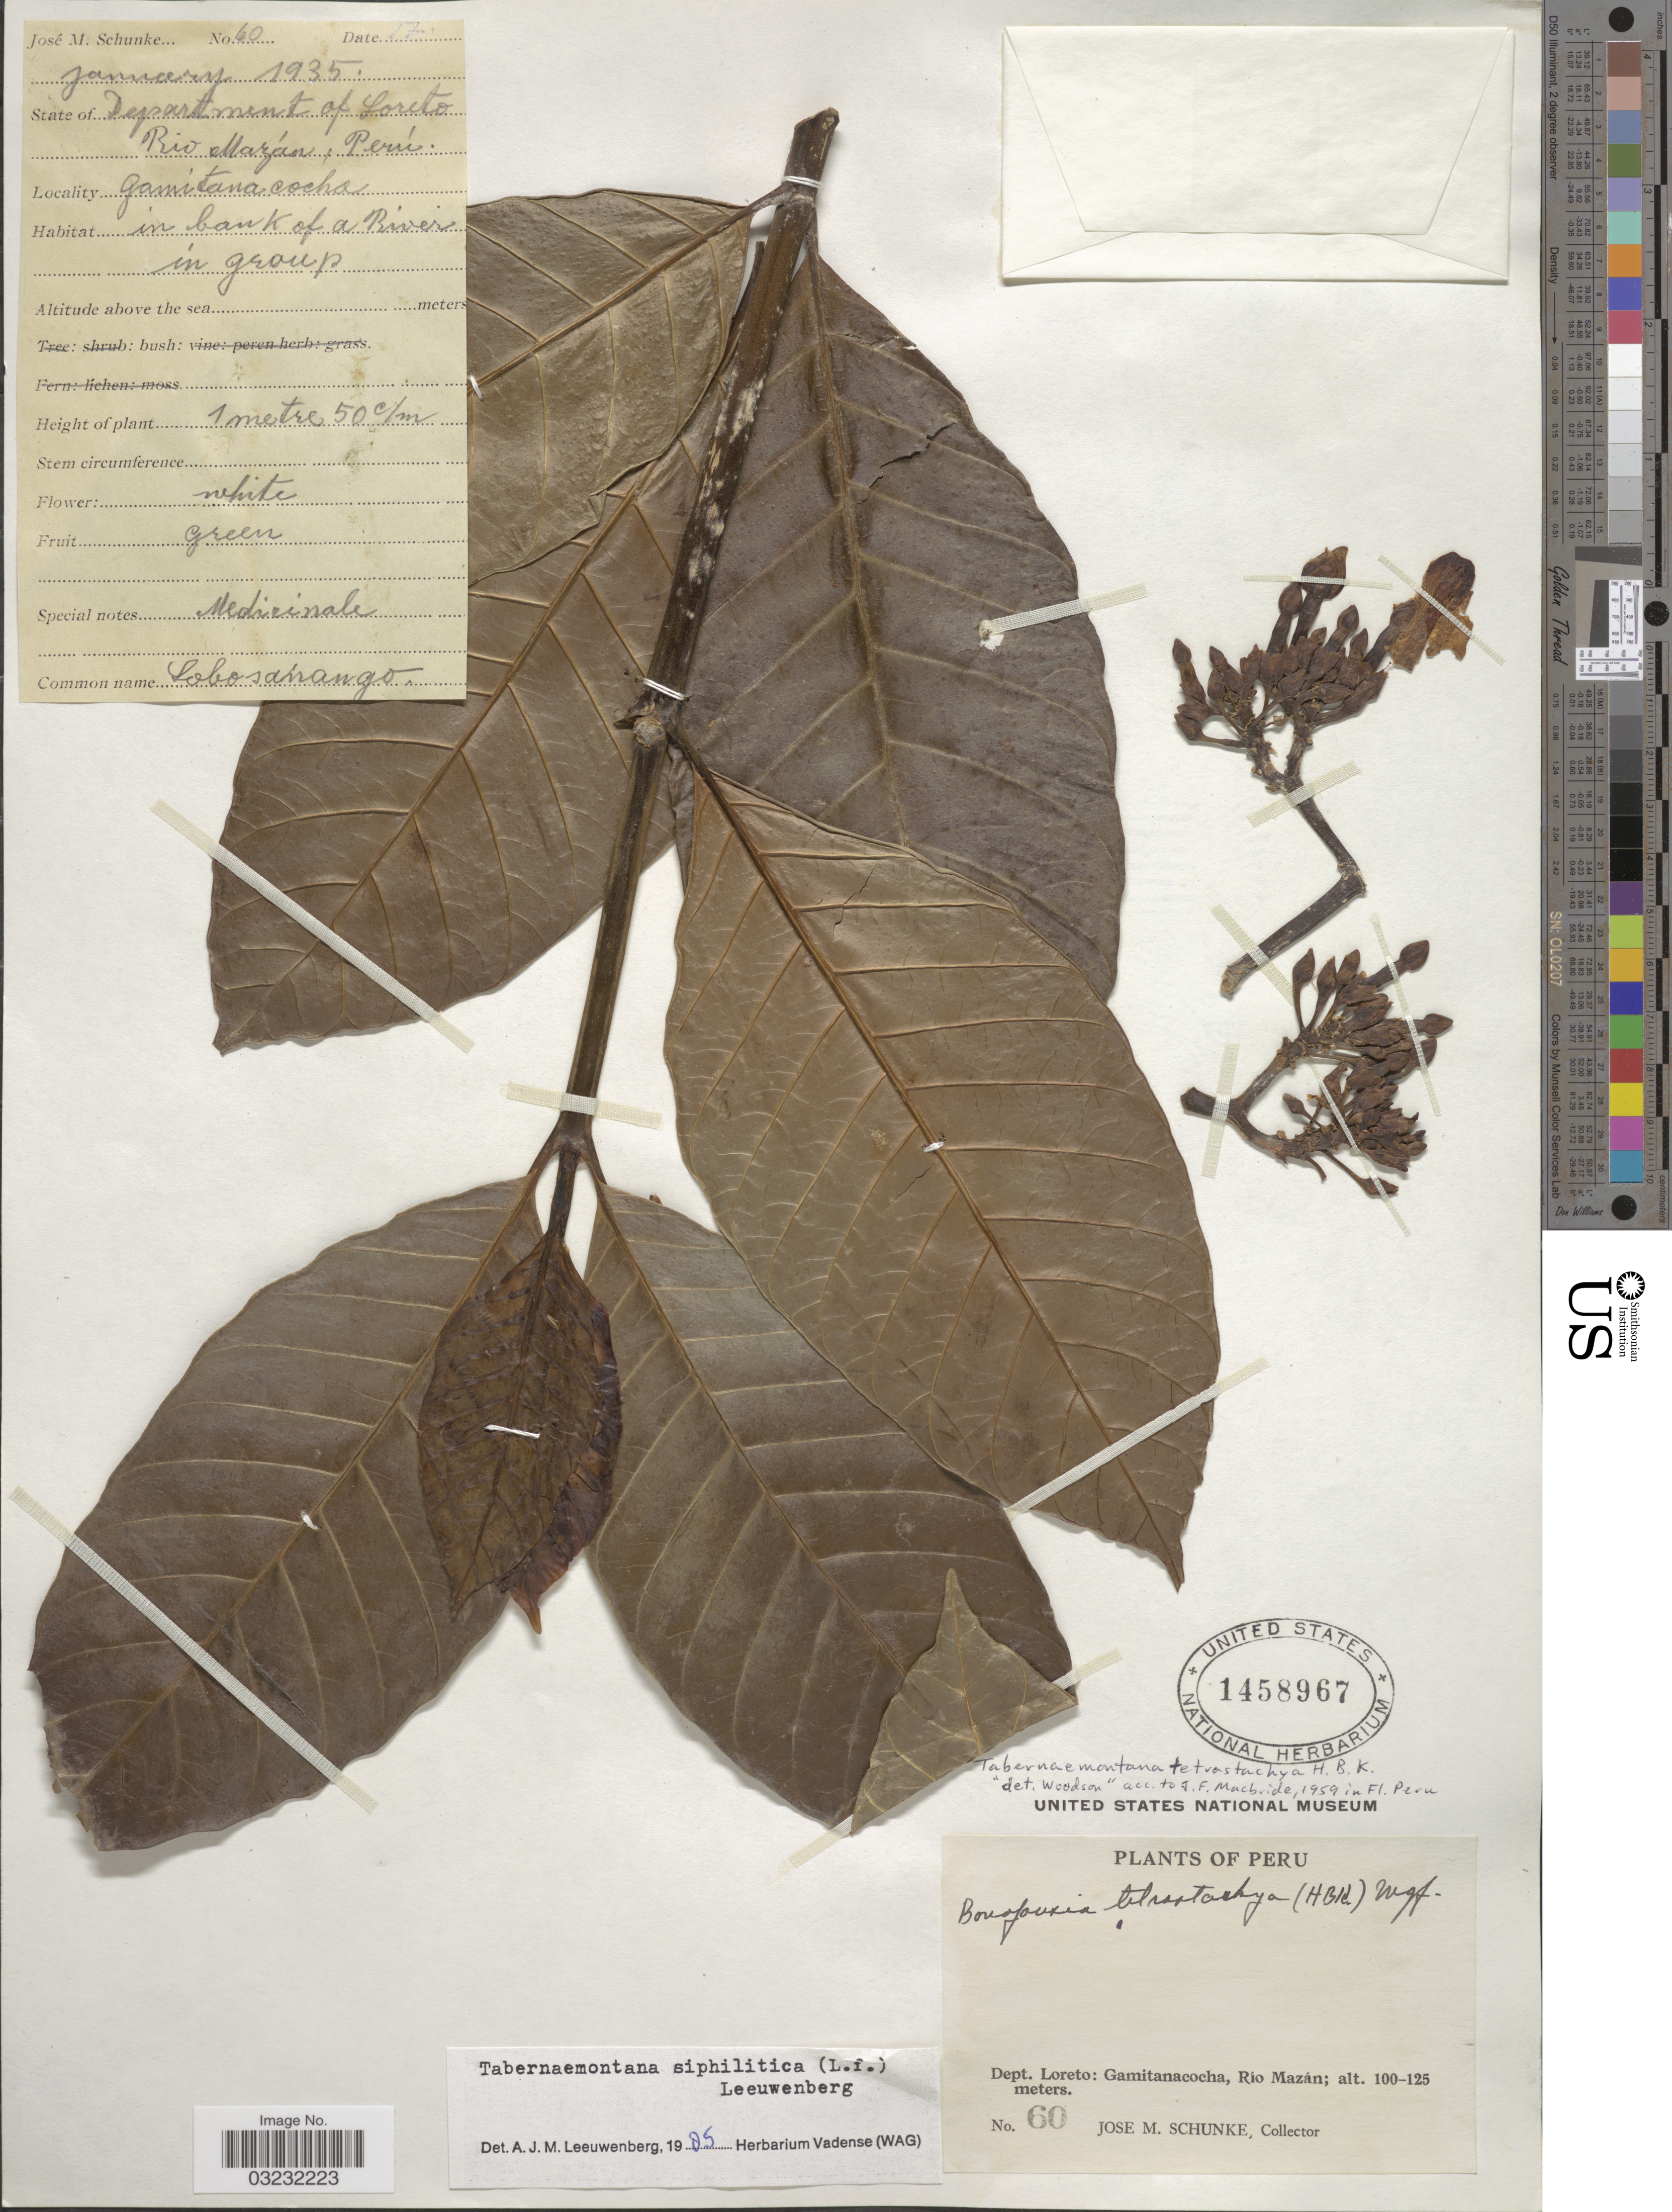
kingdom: Plantae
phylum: Tracheophyta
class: Magnoliopsida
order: Gentianales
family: Apocynaceae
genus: Tabernaemontana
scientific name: Tabernaemontana siphilitica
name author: (L. f.) Leeuwenb.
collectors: J. M. Schunke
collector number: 60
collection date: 1935-01-17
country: Peru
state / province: Loreto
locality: Dept. Loreto: Gamitanacocha, Río Mazán.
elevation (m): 100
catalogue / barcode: US 1458967